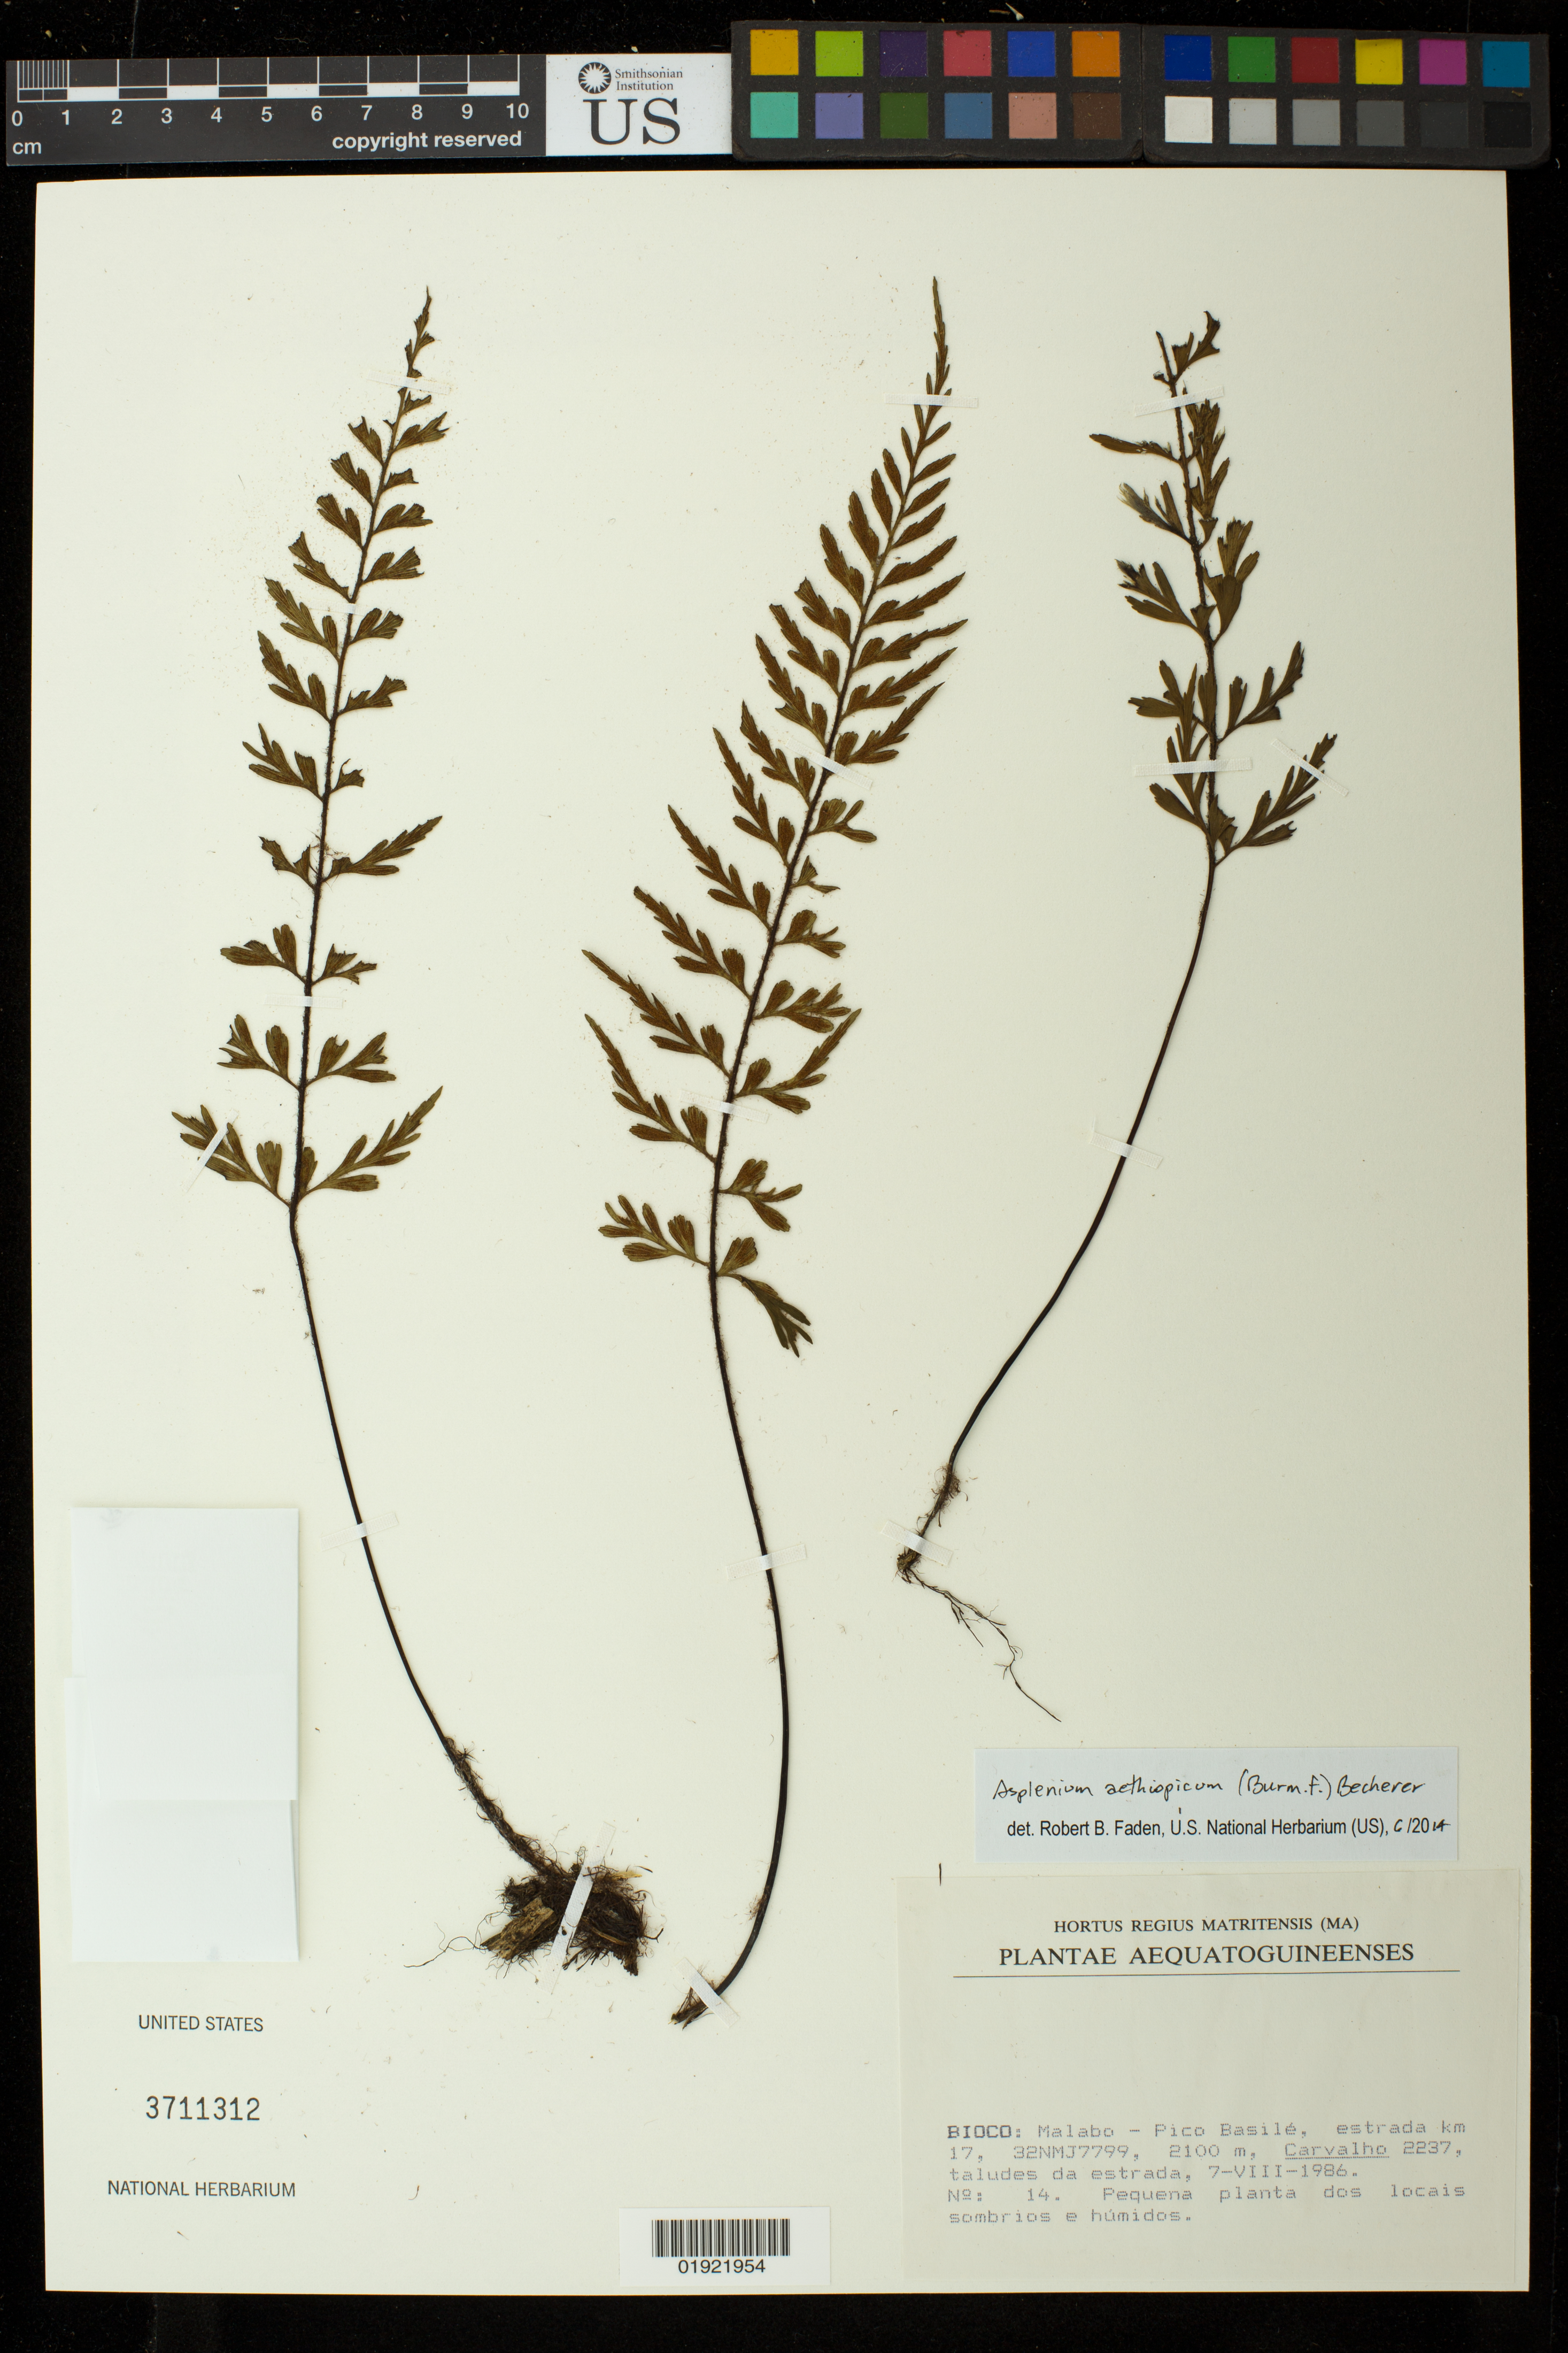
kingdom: Plantae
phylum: Tracheophyta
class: Polypodiopsida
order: Polypodiales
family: Aspleniaceae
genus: Asplenium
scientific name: Asplenium aethiopicum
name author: (Burm. f.) Bech.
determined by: Faden, Robert B., (US), Smithsonian Institution - National Museum of Natural History (UNITED STATES)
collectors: Carvalho, --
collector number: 2237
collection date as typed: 7-VIII-1986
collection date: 1986-08-07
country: Equatorial Guinea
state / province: Bioko Norte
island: Bioko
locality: Malabo-Pico Basile, estrada km 17, 32NMJ7799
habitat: taludes da estrada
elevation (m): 2100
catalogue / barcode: US 3711312